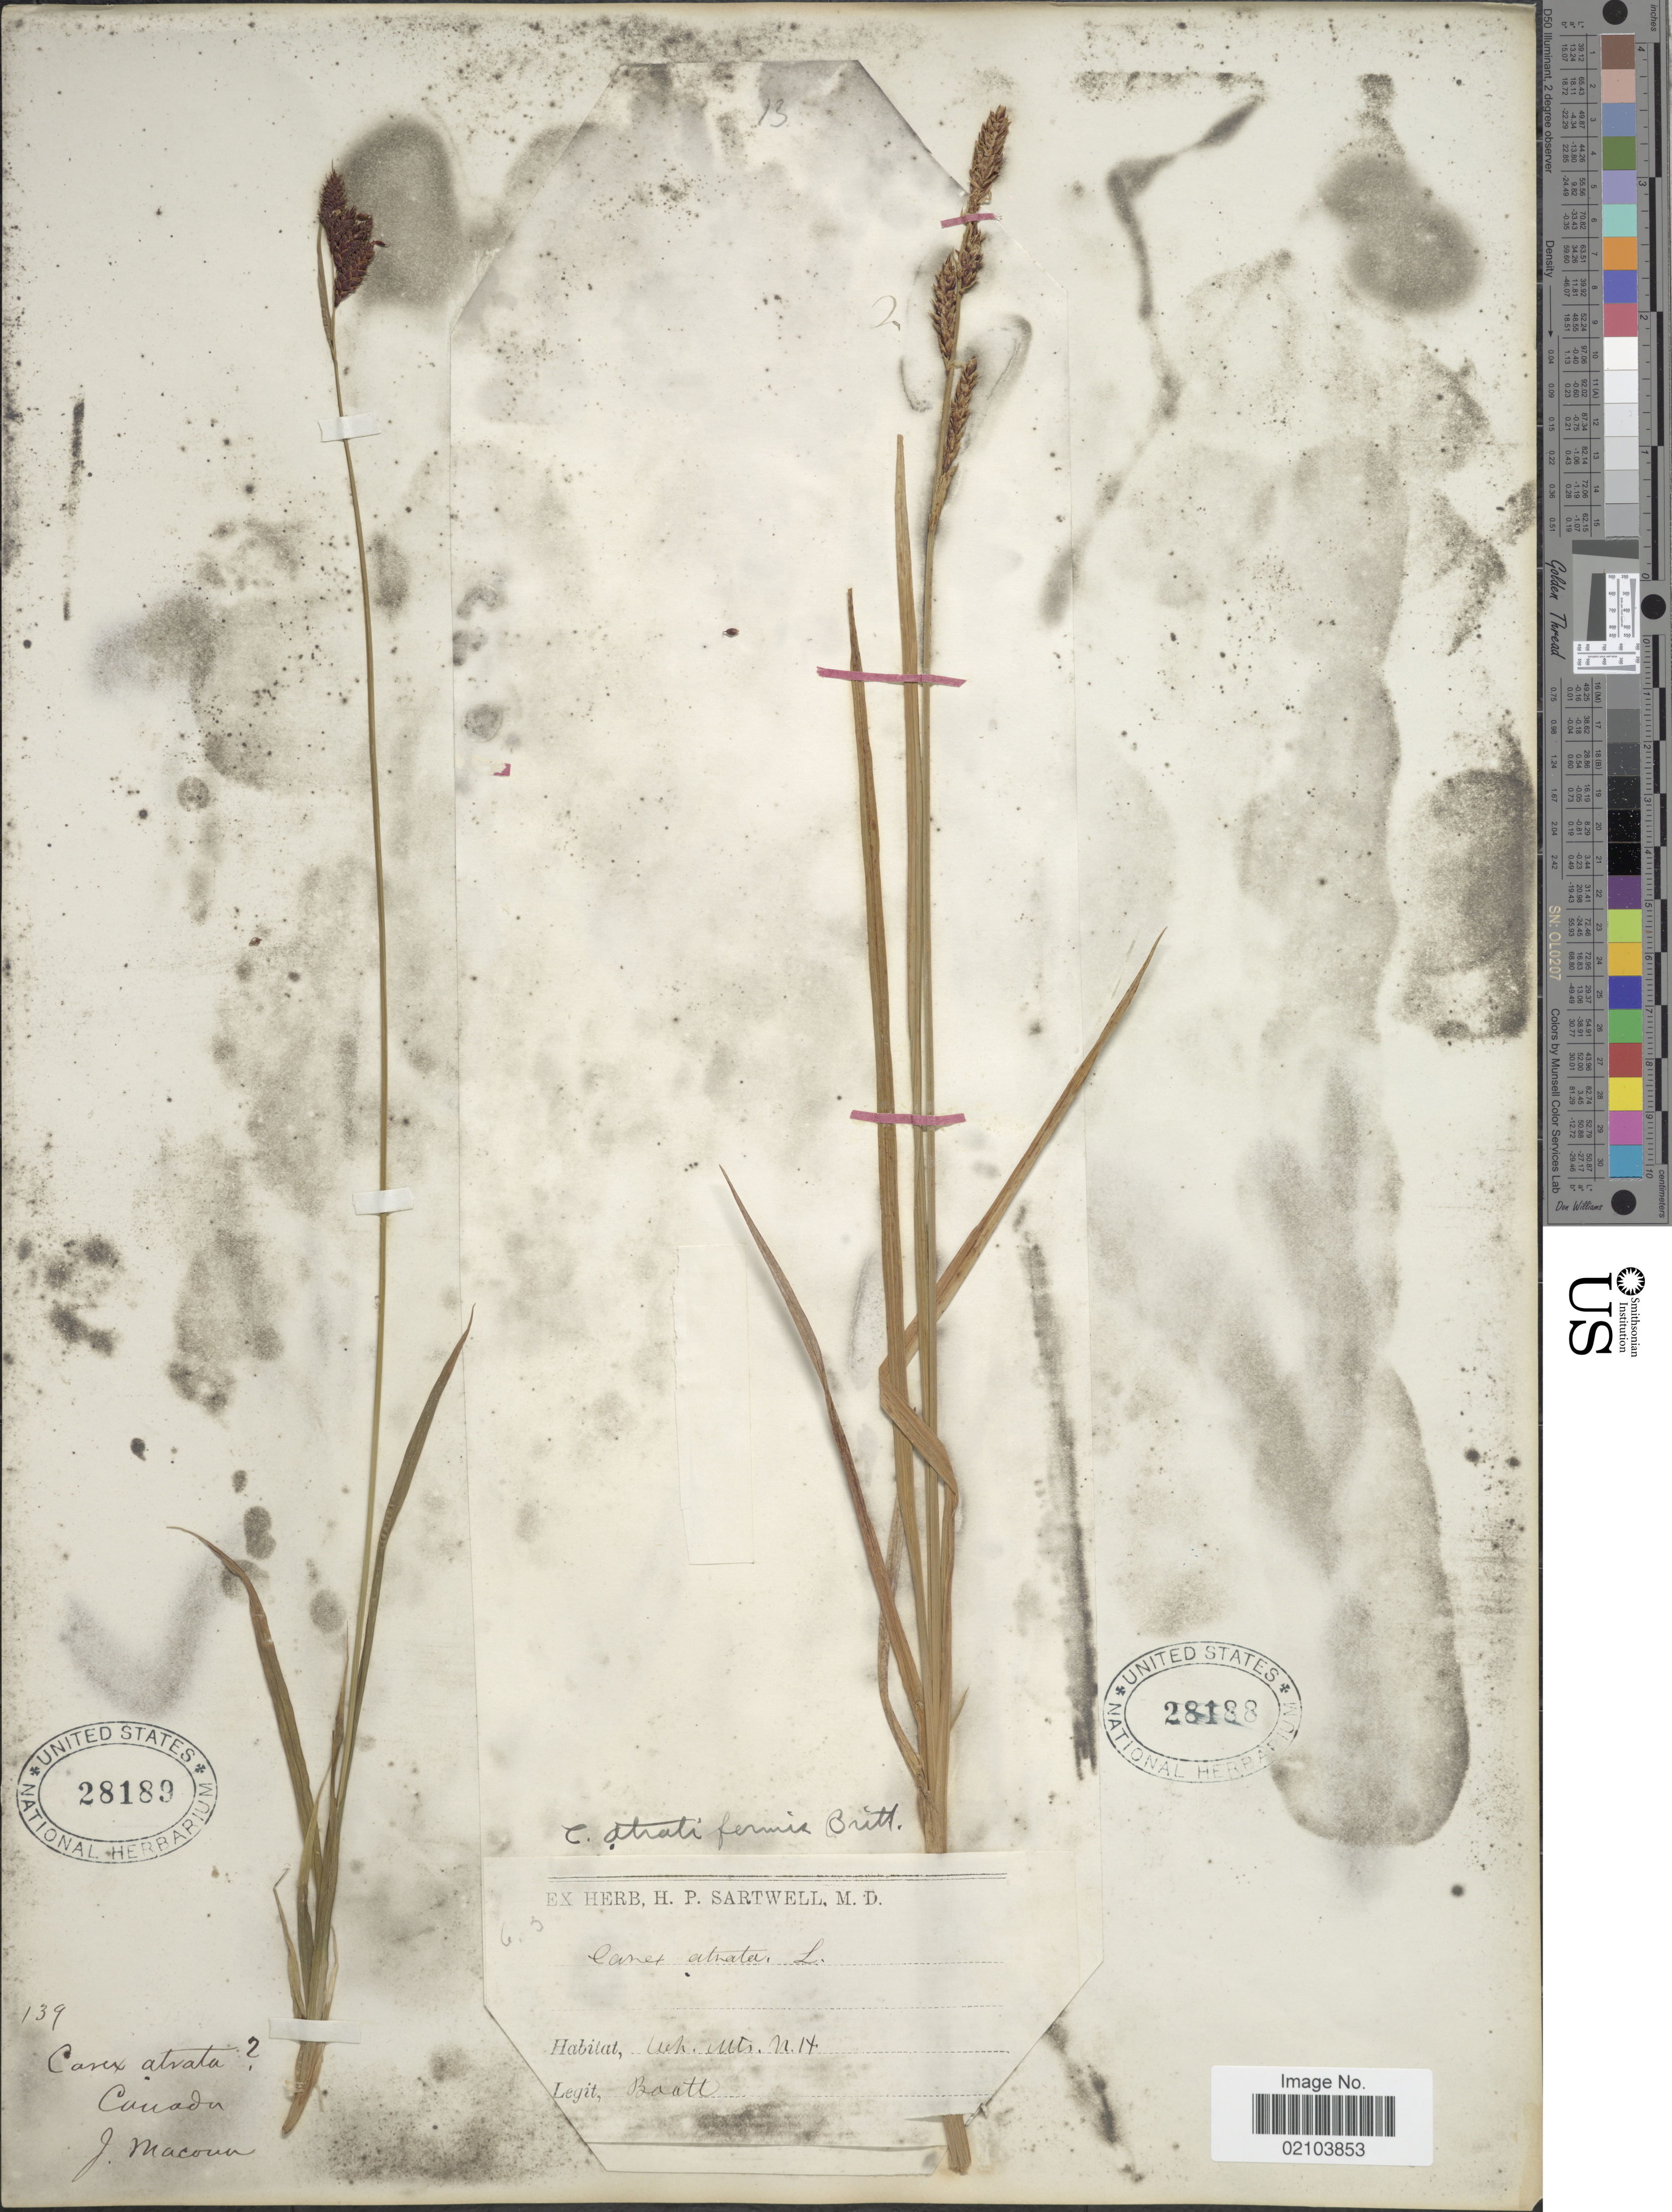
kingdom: Plantae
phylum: Tracheophyta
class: Liliopsida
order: Poales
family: Cyperaceae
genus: Carex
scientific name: Carex atratiformis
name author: Britton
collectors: Boott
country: United States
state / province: New Hampshire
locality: Wh. Mts.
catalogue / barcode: US 28188